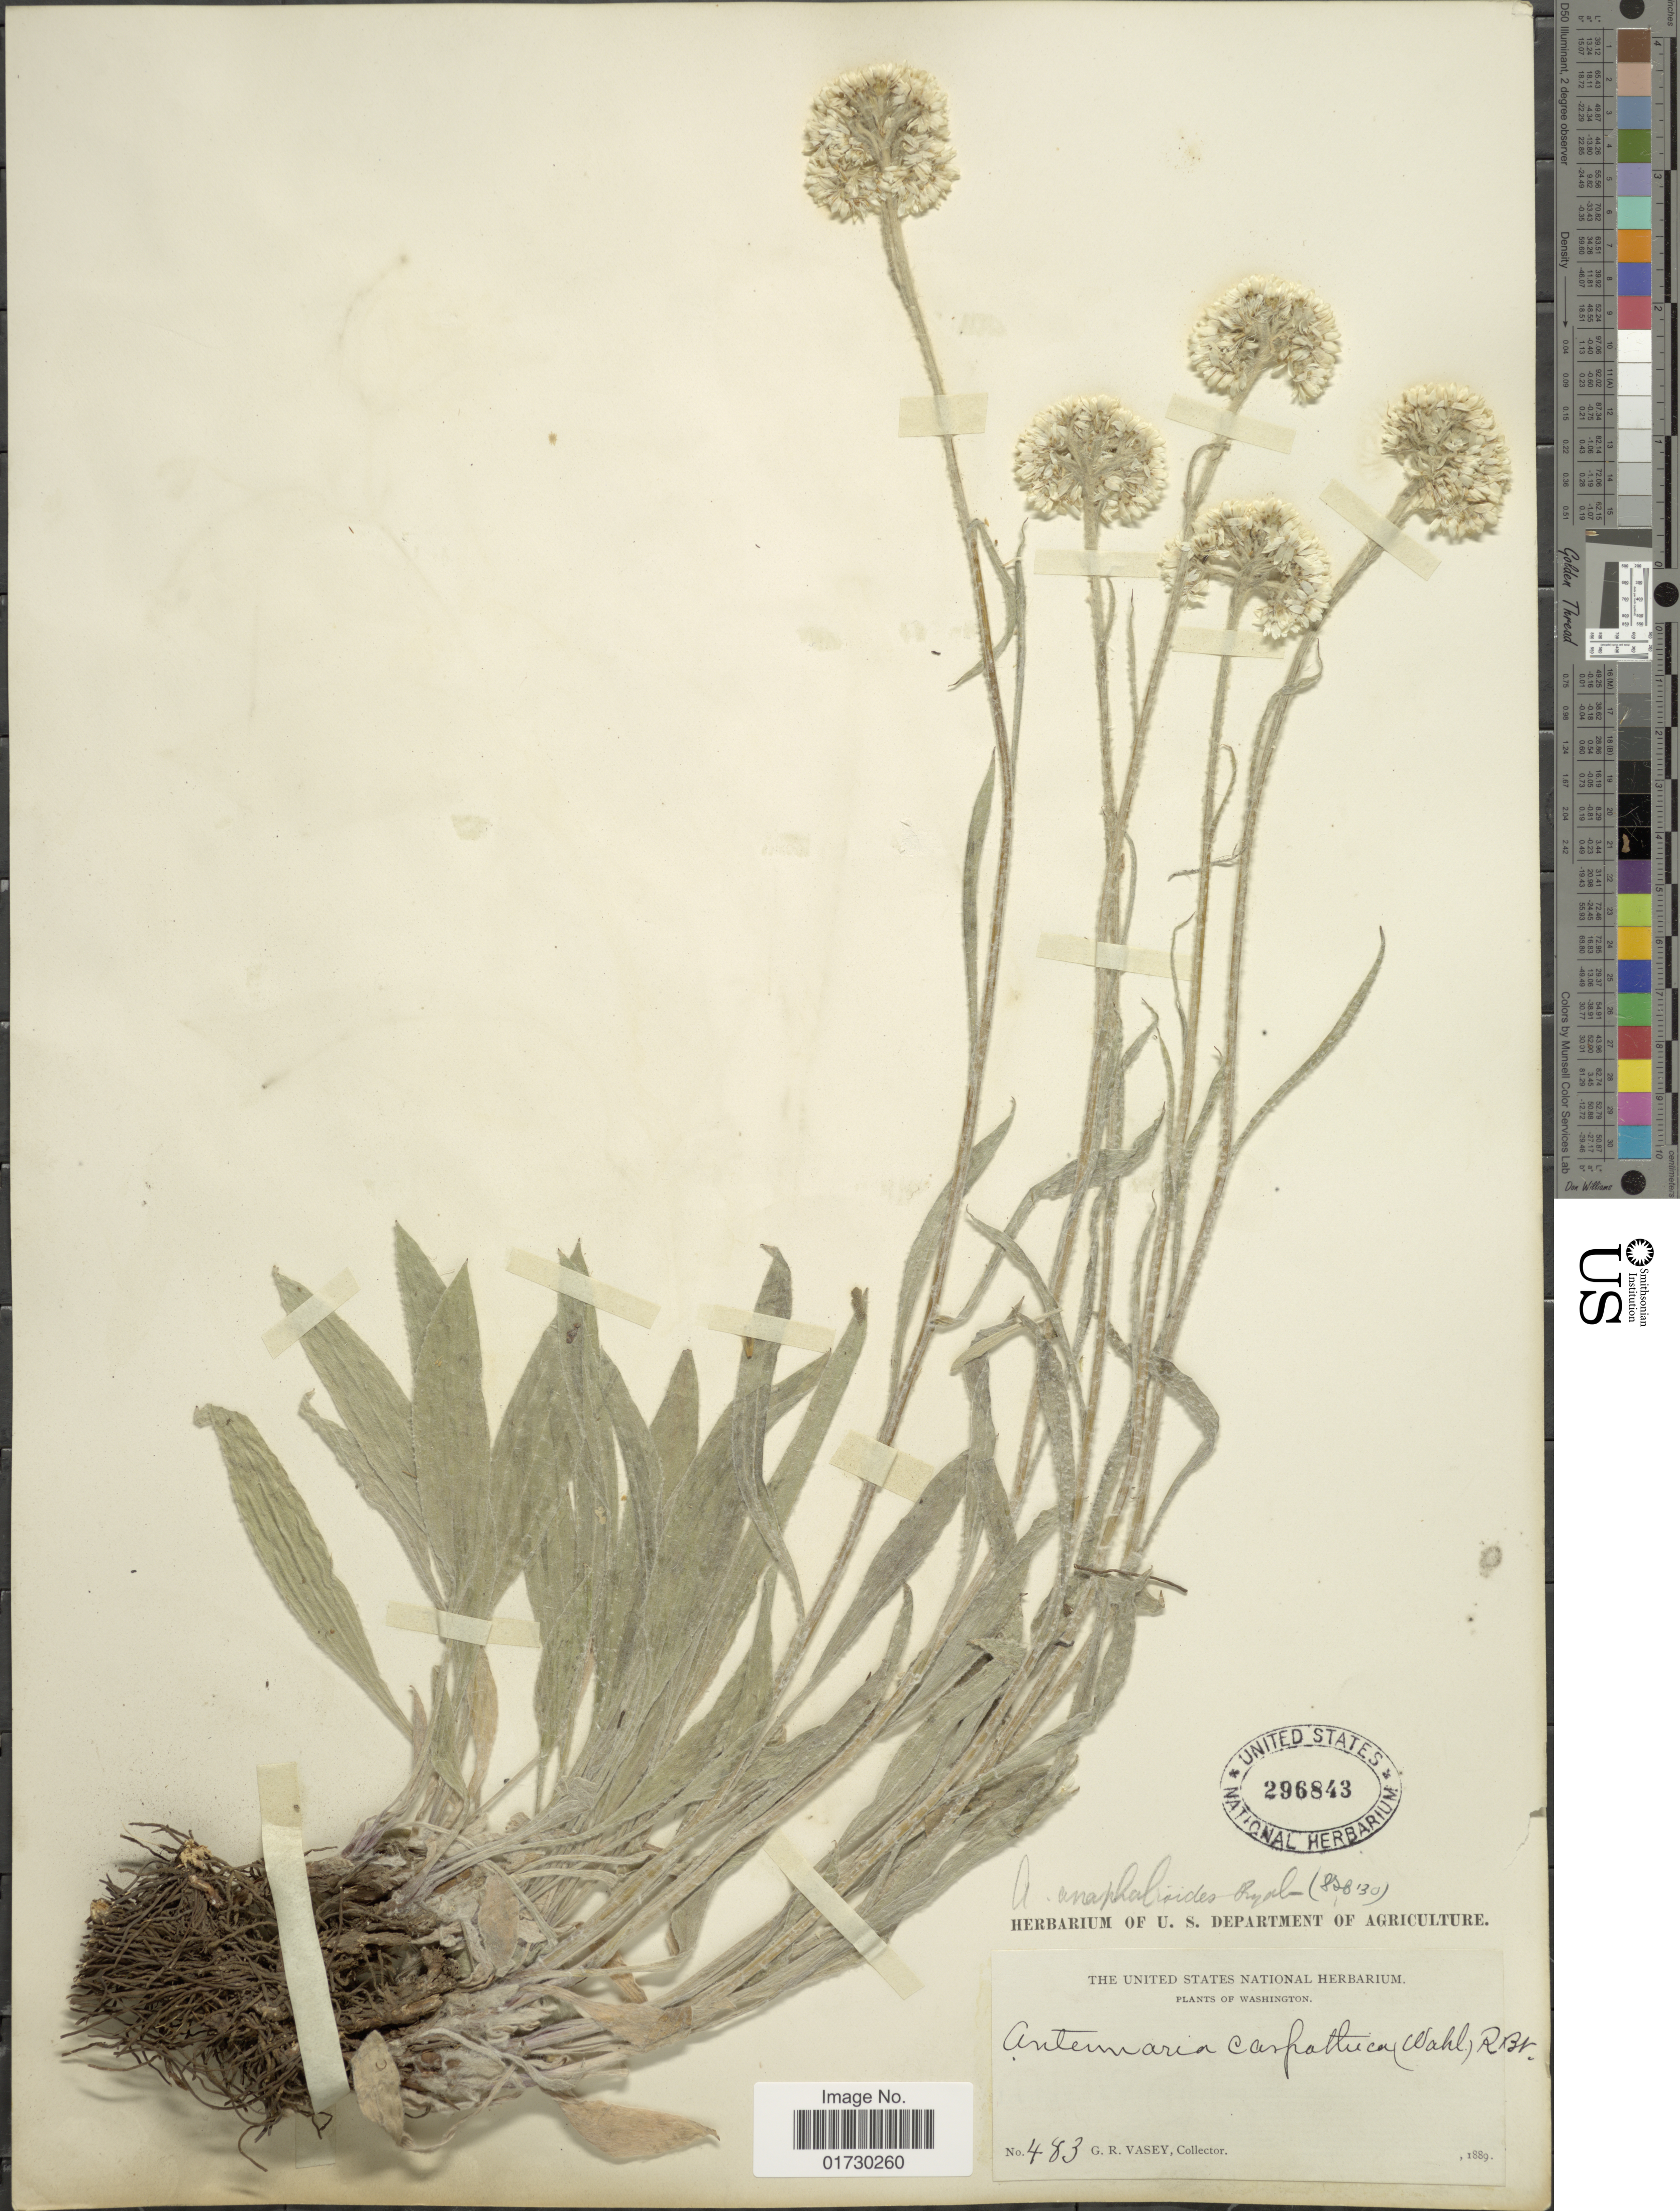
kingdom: Plantae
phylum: Tracheophyta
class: Magnoliopsida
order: Asterales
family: Asteraceae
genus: Antennaria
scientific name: Antennaria anaphaloides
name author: Rydb.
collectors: G. R. Vasey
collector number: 483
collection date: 1889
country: United States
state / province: Washington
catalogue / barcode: US 296843